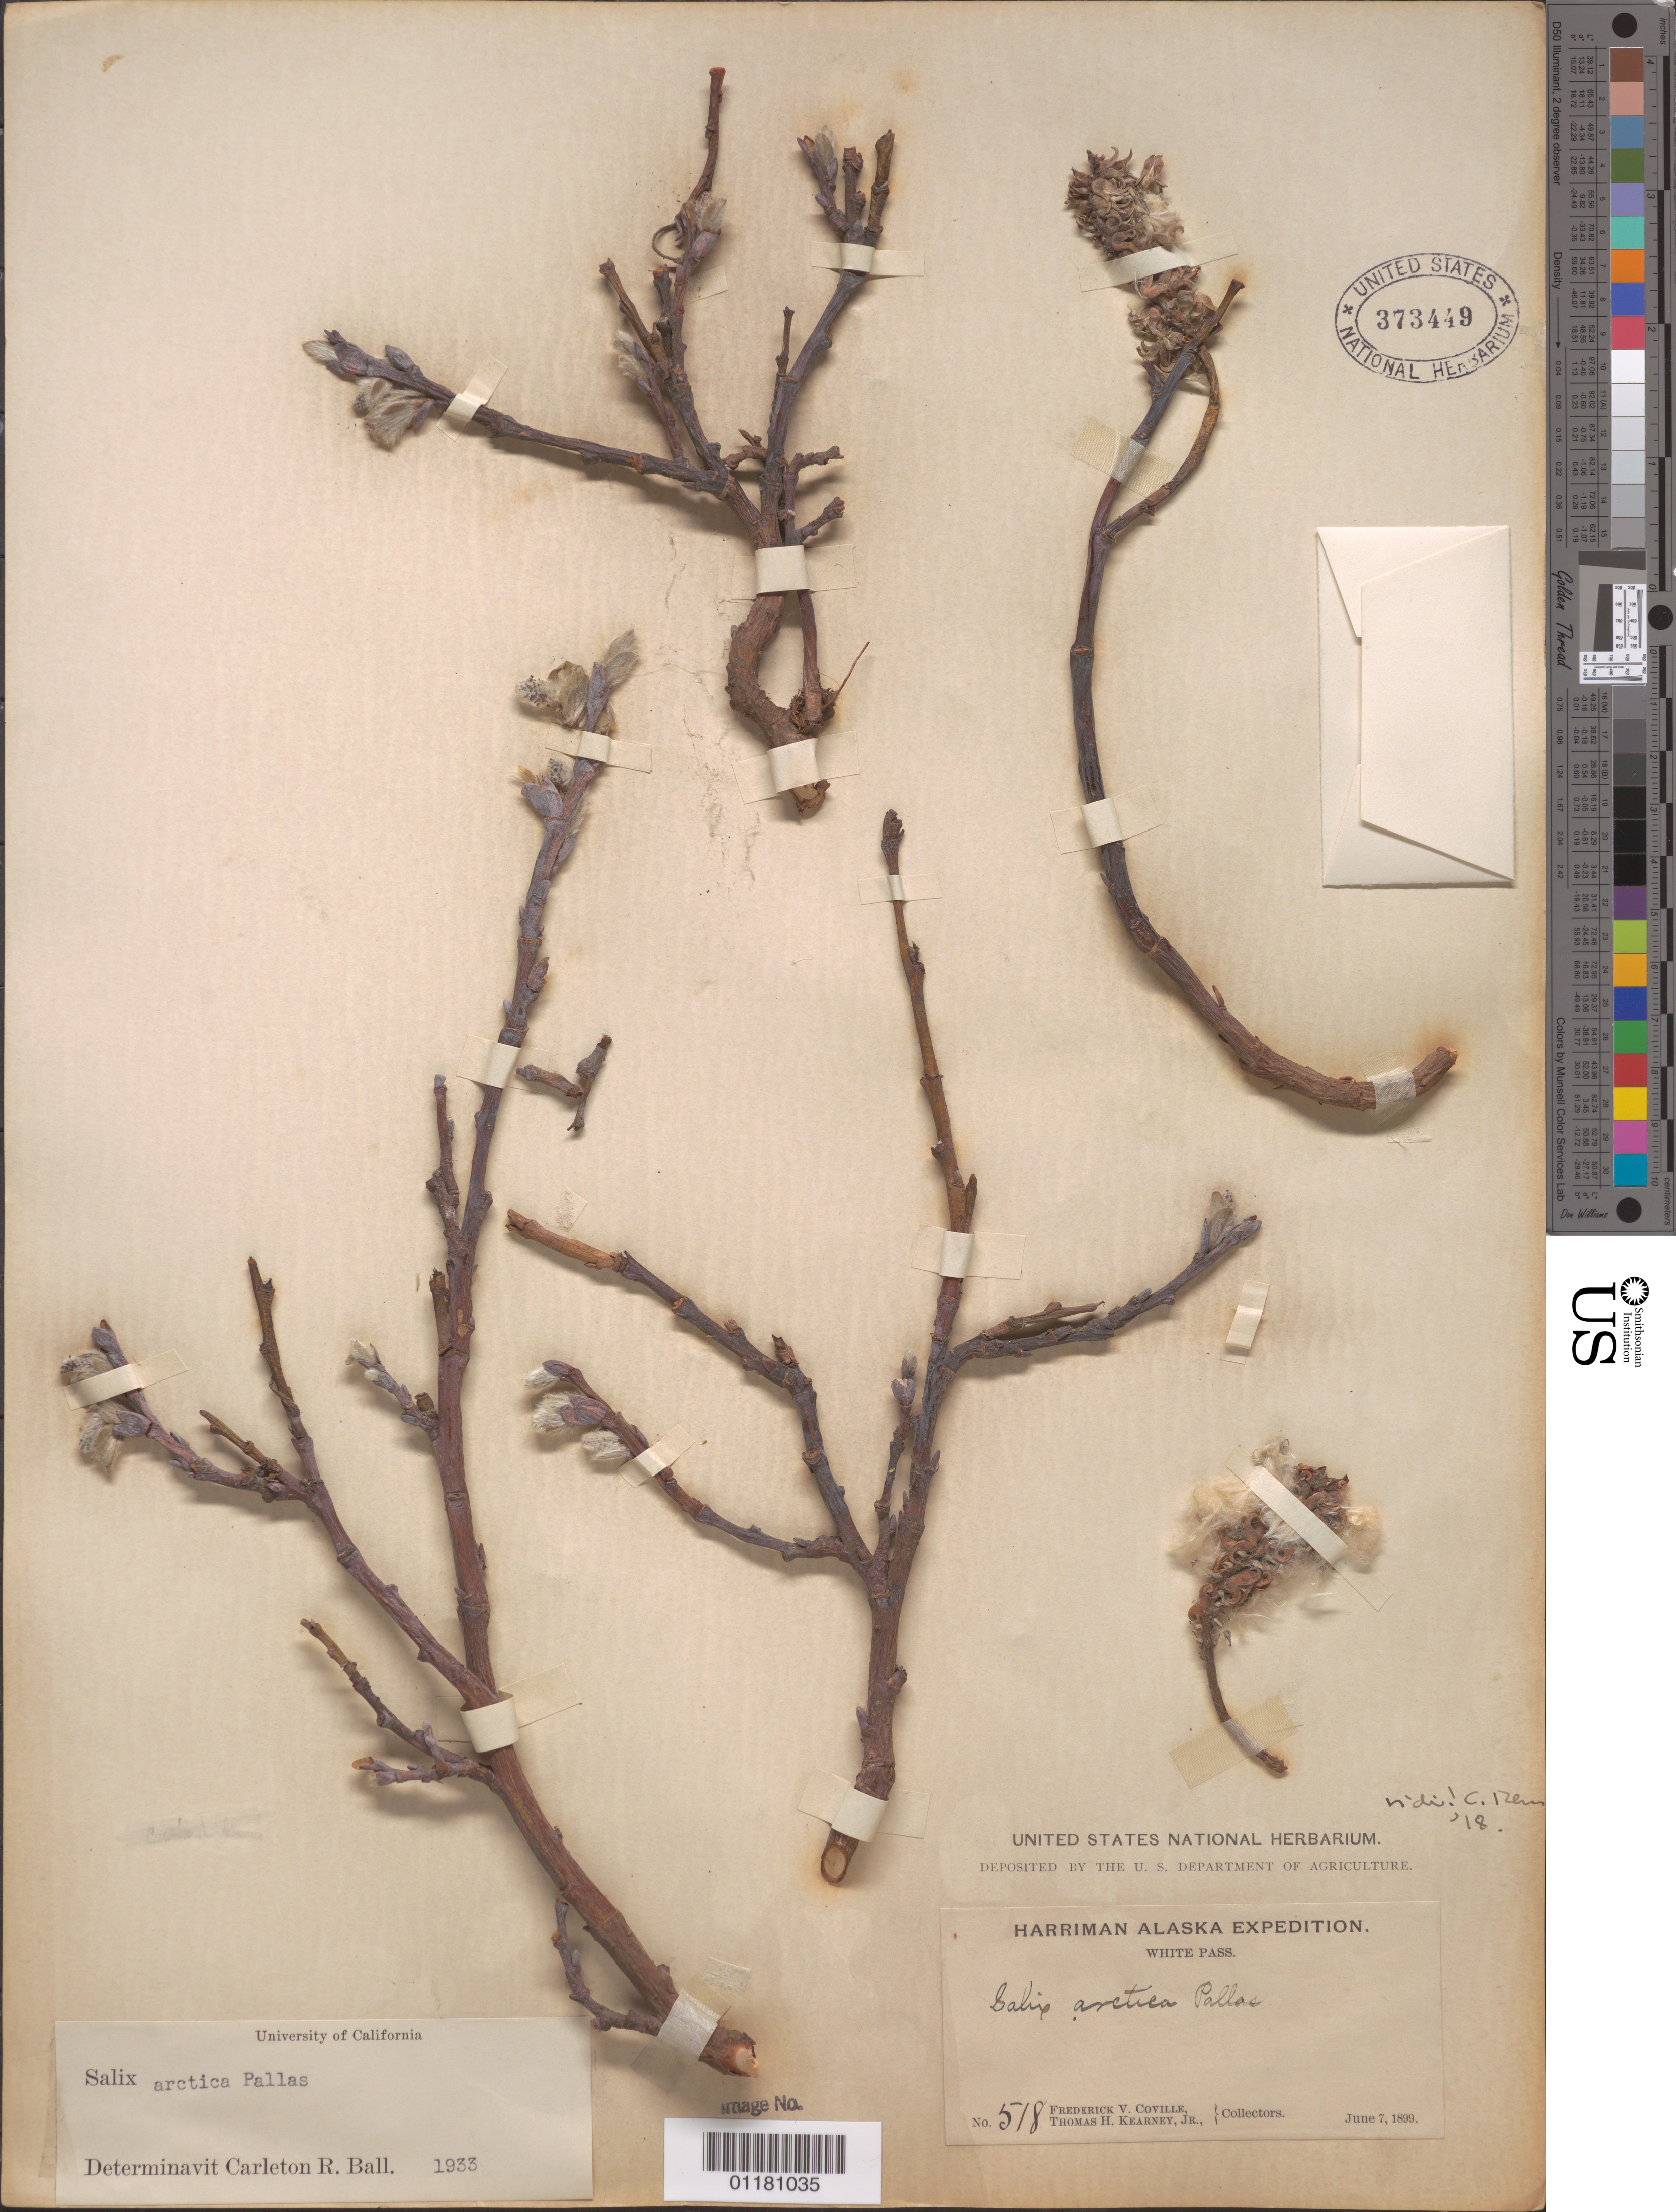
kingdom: Plantae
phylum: Tracheophyta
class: Magnoliopsida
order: Malpighiales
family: Salicaceae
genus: Salix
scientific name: Salix arctica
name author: Pall.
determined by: Ball, C. R.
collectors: F. V. Coville & T. H. Kearney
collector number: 518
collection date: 1899-06-07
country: United States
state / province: Alaska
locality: White Pass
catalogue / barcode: US 373449